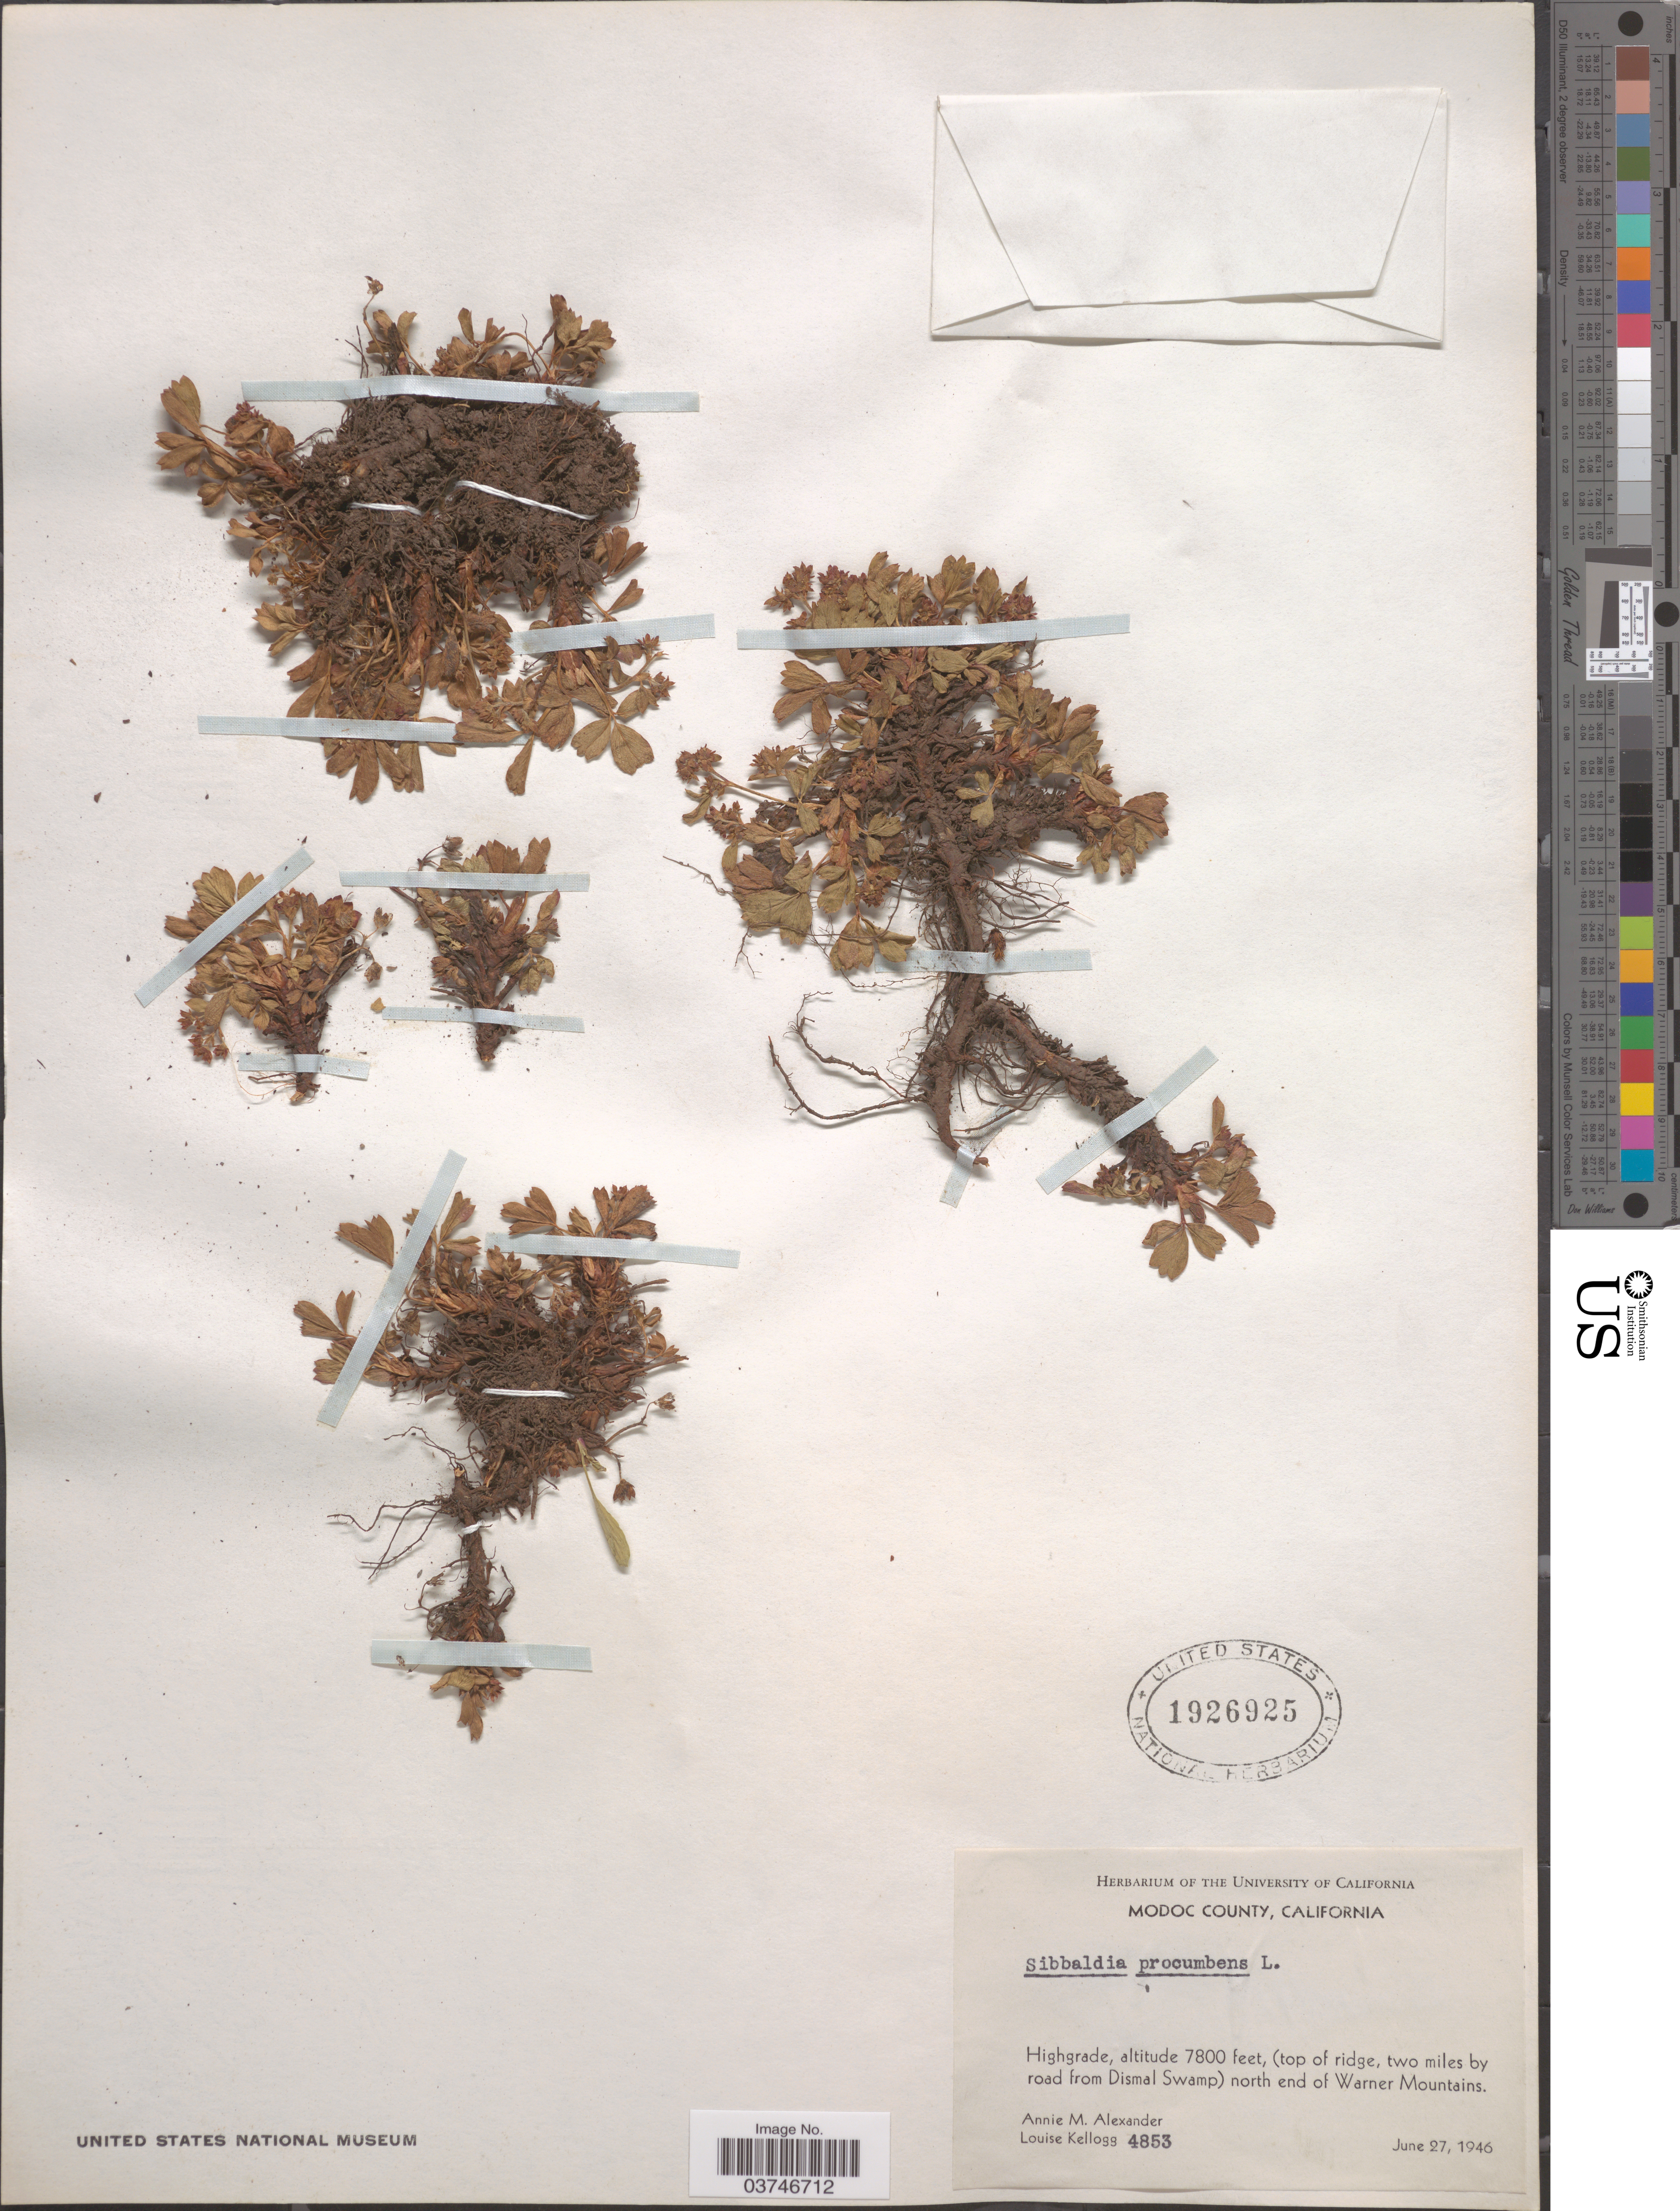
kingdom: Plantae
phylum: Tracheophyta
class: Magnoliopsida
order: Rosales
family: Rosaceae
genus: Sibbaldia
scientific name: Sibbaldia procumbens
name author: L.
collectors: A. M. Alexander & L. Kellogg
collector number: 4853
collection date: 1946-06-27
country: United States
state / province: California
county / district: Modoc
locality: Modoc County. Highgrade, (top of ridge, two miles by road from Dismal Swamp) north end of Warner Mountains.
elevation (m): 2377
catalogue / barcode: US 1926925